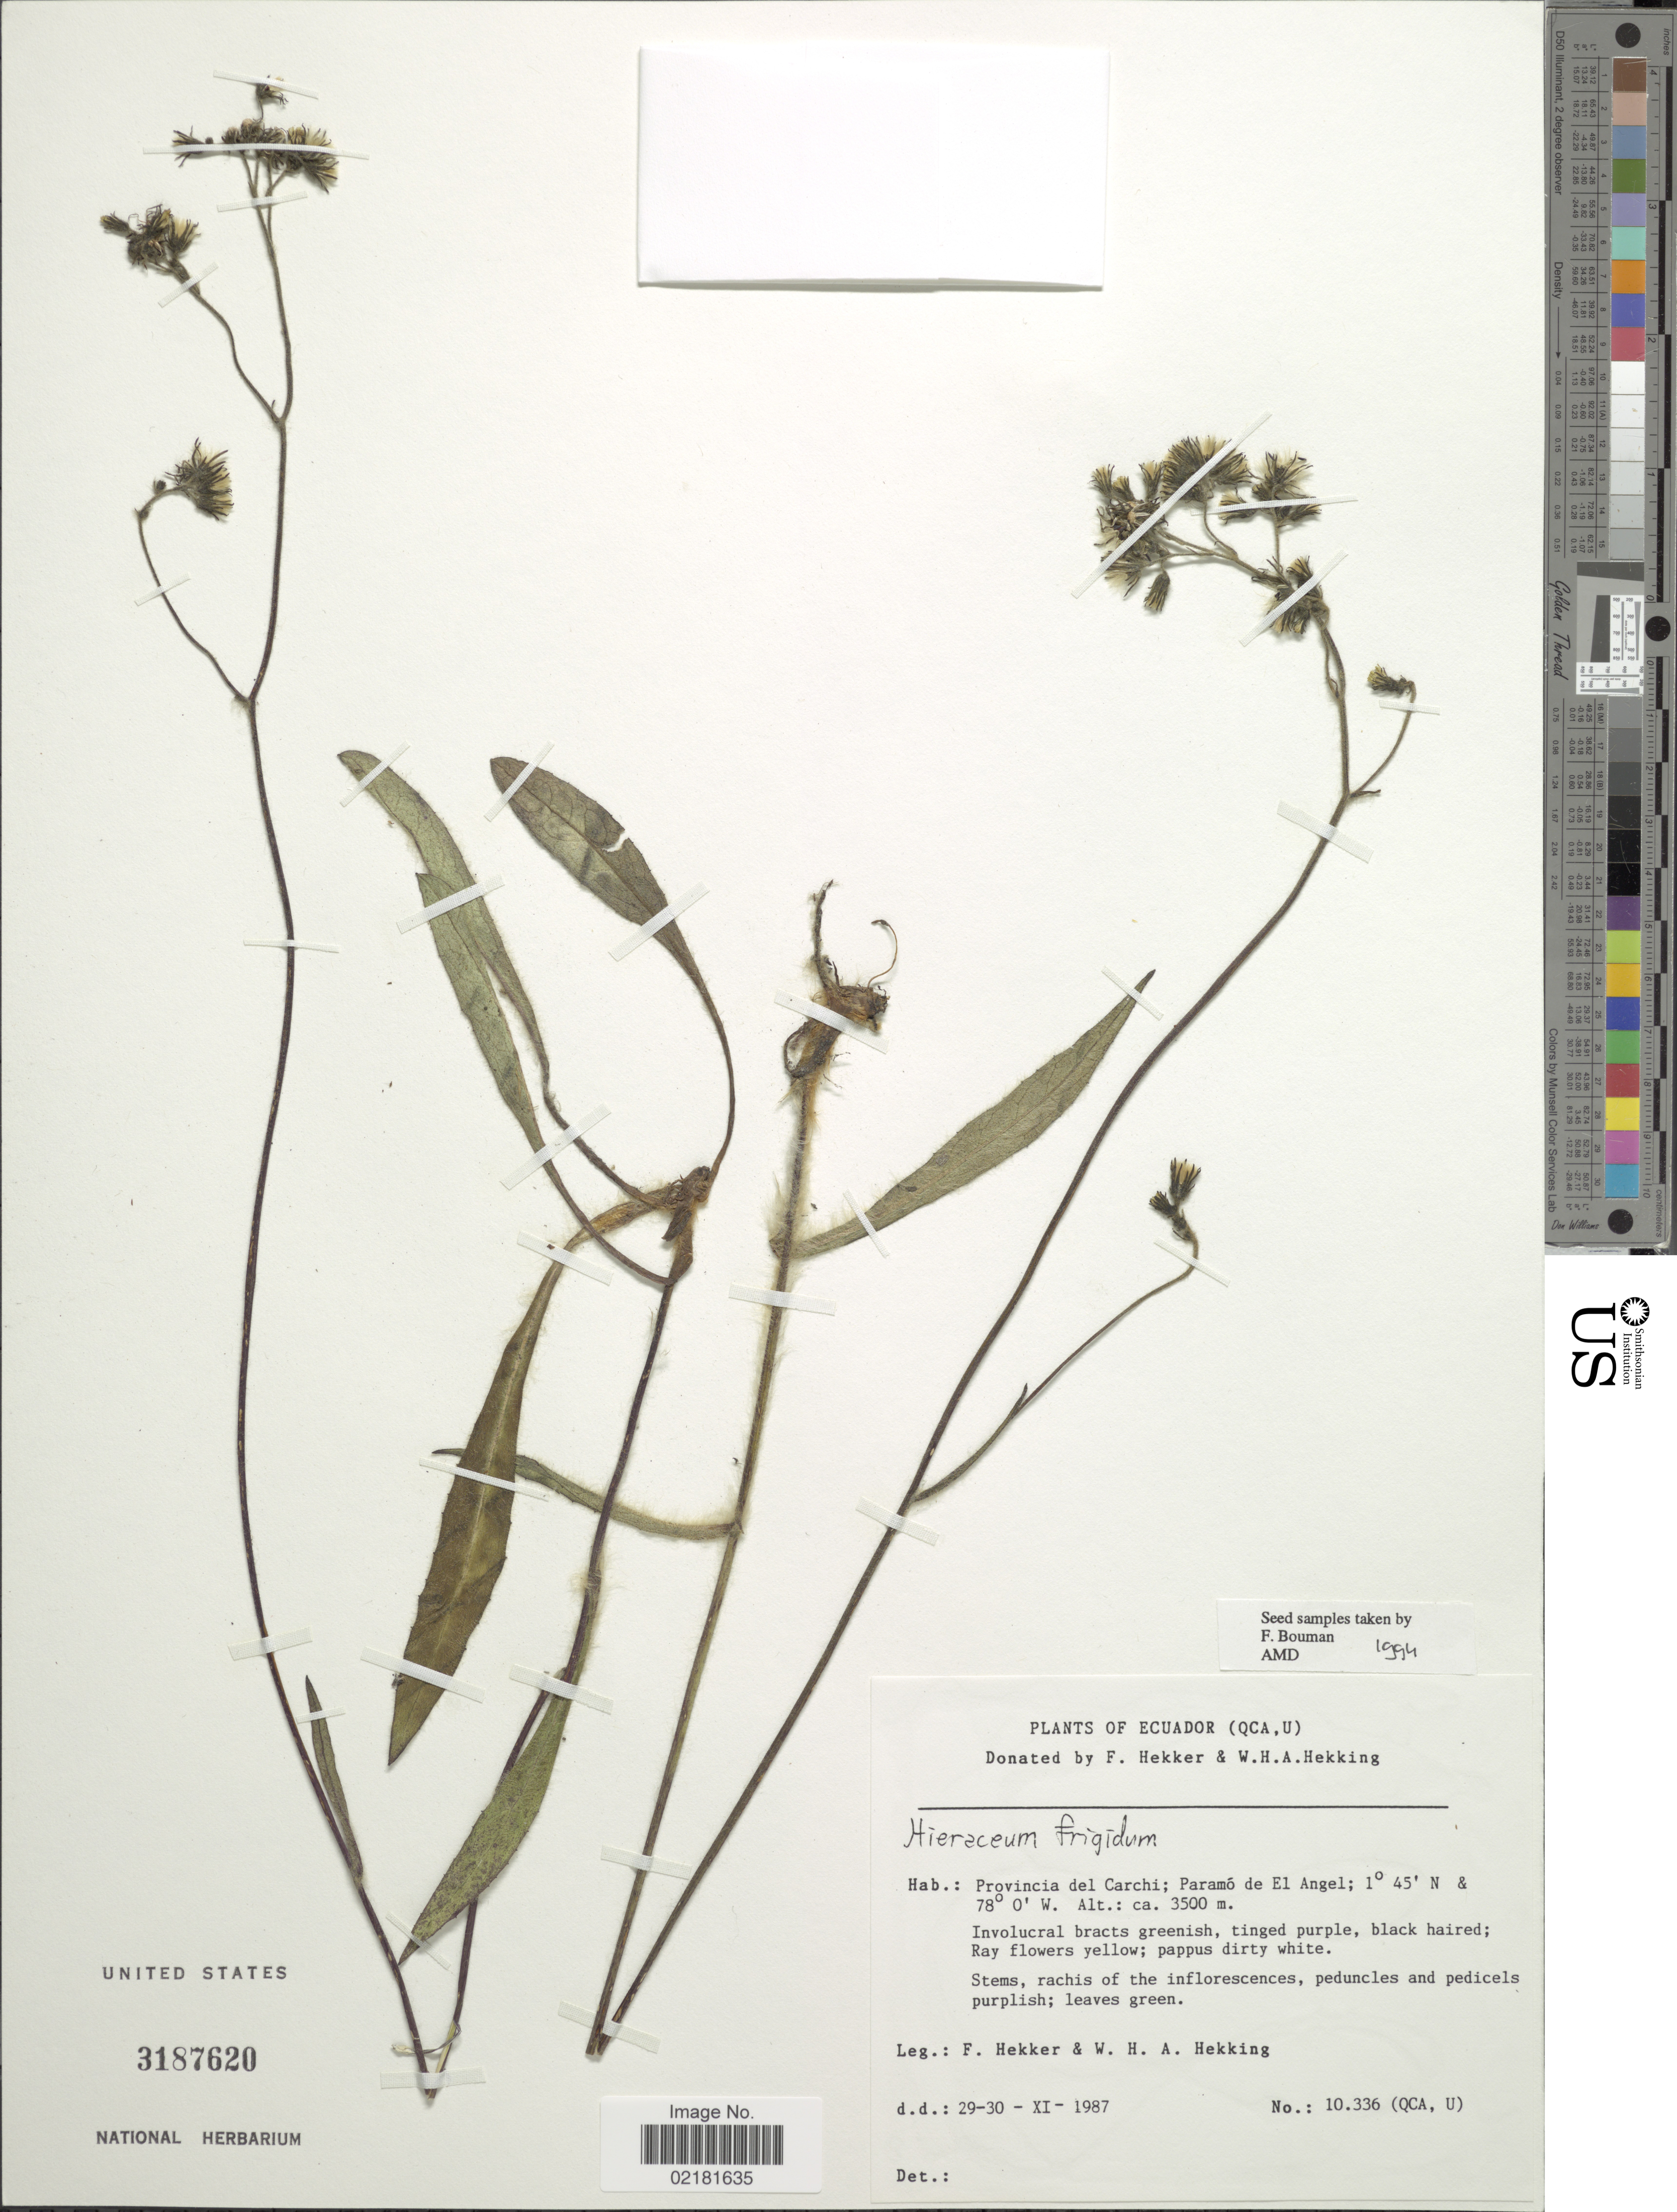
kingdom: Plantae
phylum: Tracheophyta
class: Magnoliopsida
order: Asterales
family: Asteraceae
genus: Hieracium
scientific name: Hieracium jubatum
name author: Fr.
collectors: F. Hekker & W. H. A. Hekking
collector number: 10336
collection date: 1987-11-29/1987-11-30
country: Ecuador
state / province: Carchi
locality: Paramo de El Angel.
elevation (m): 3500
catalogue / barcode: US 3187620